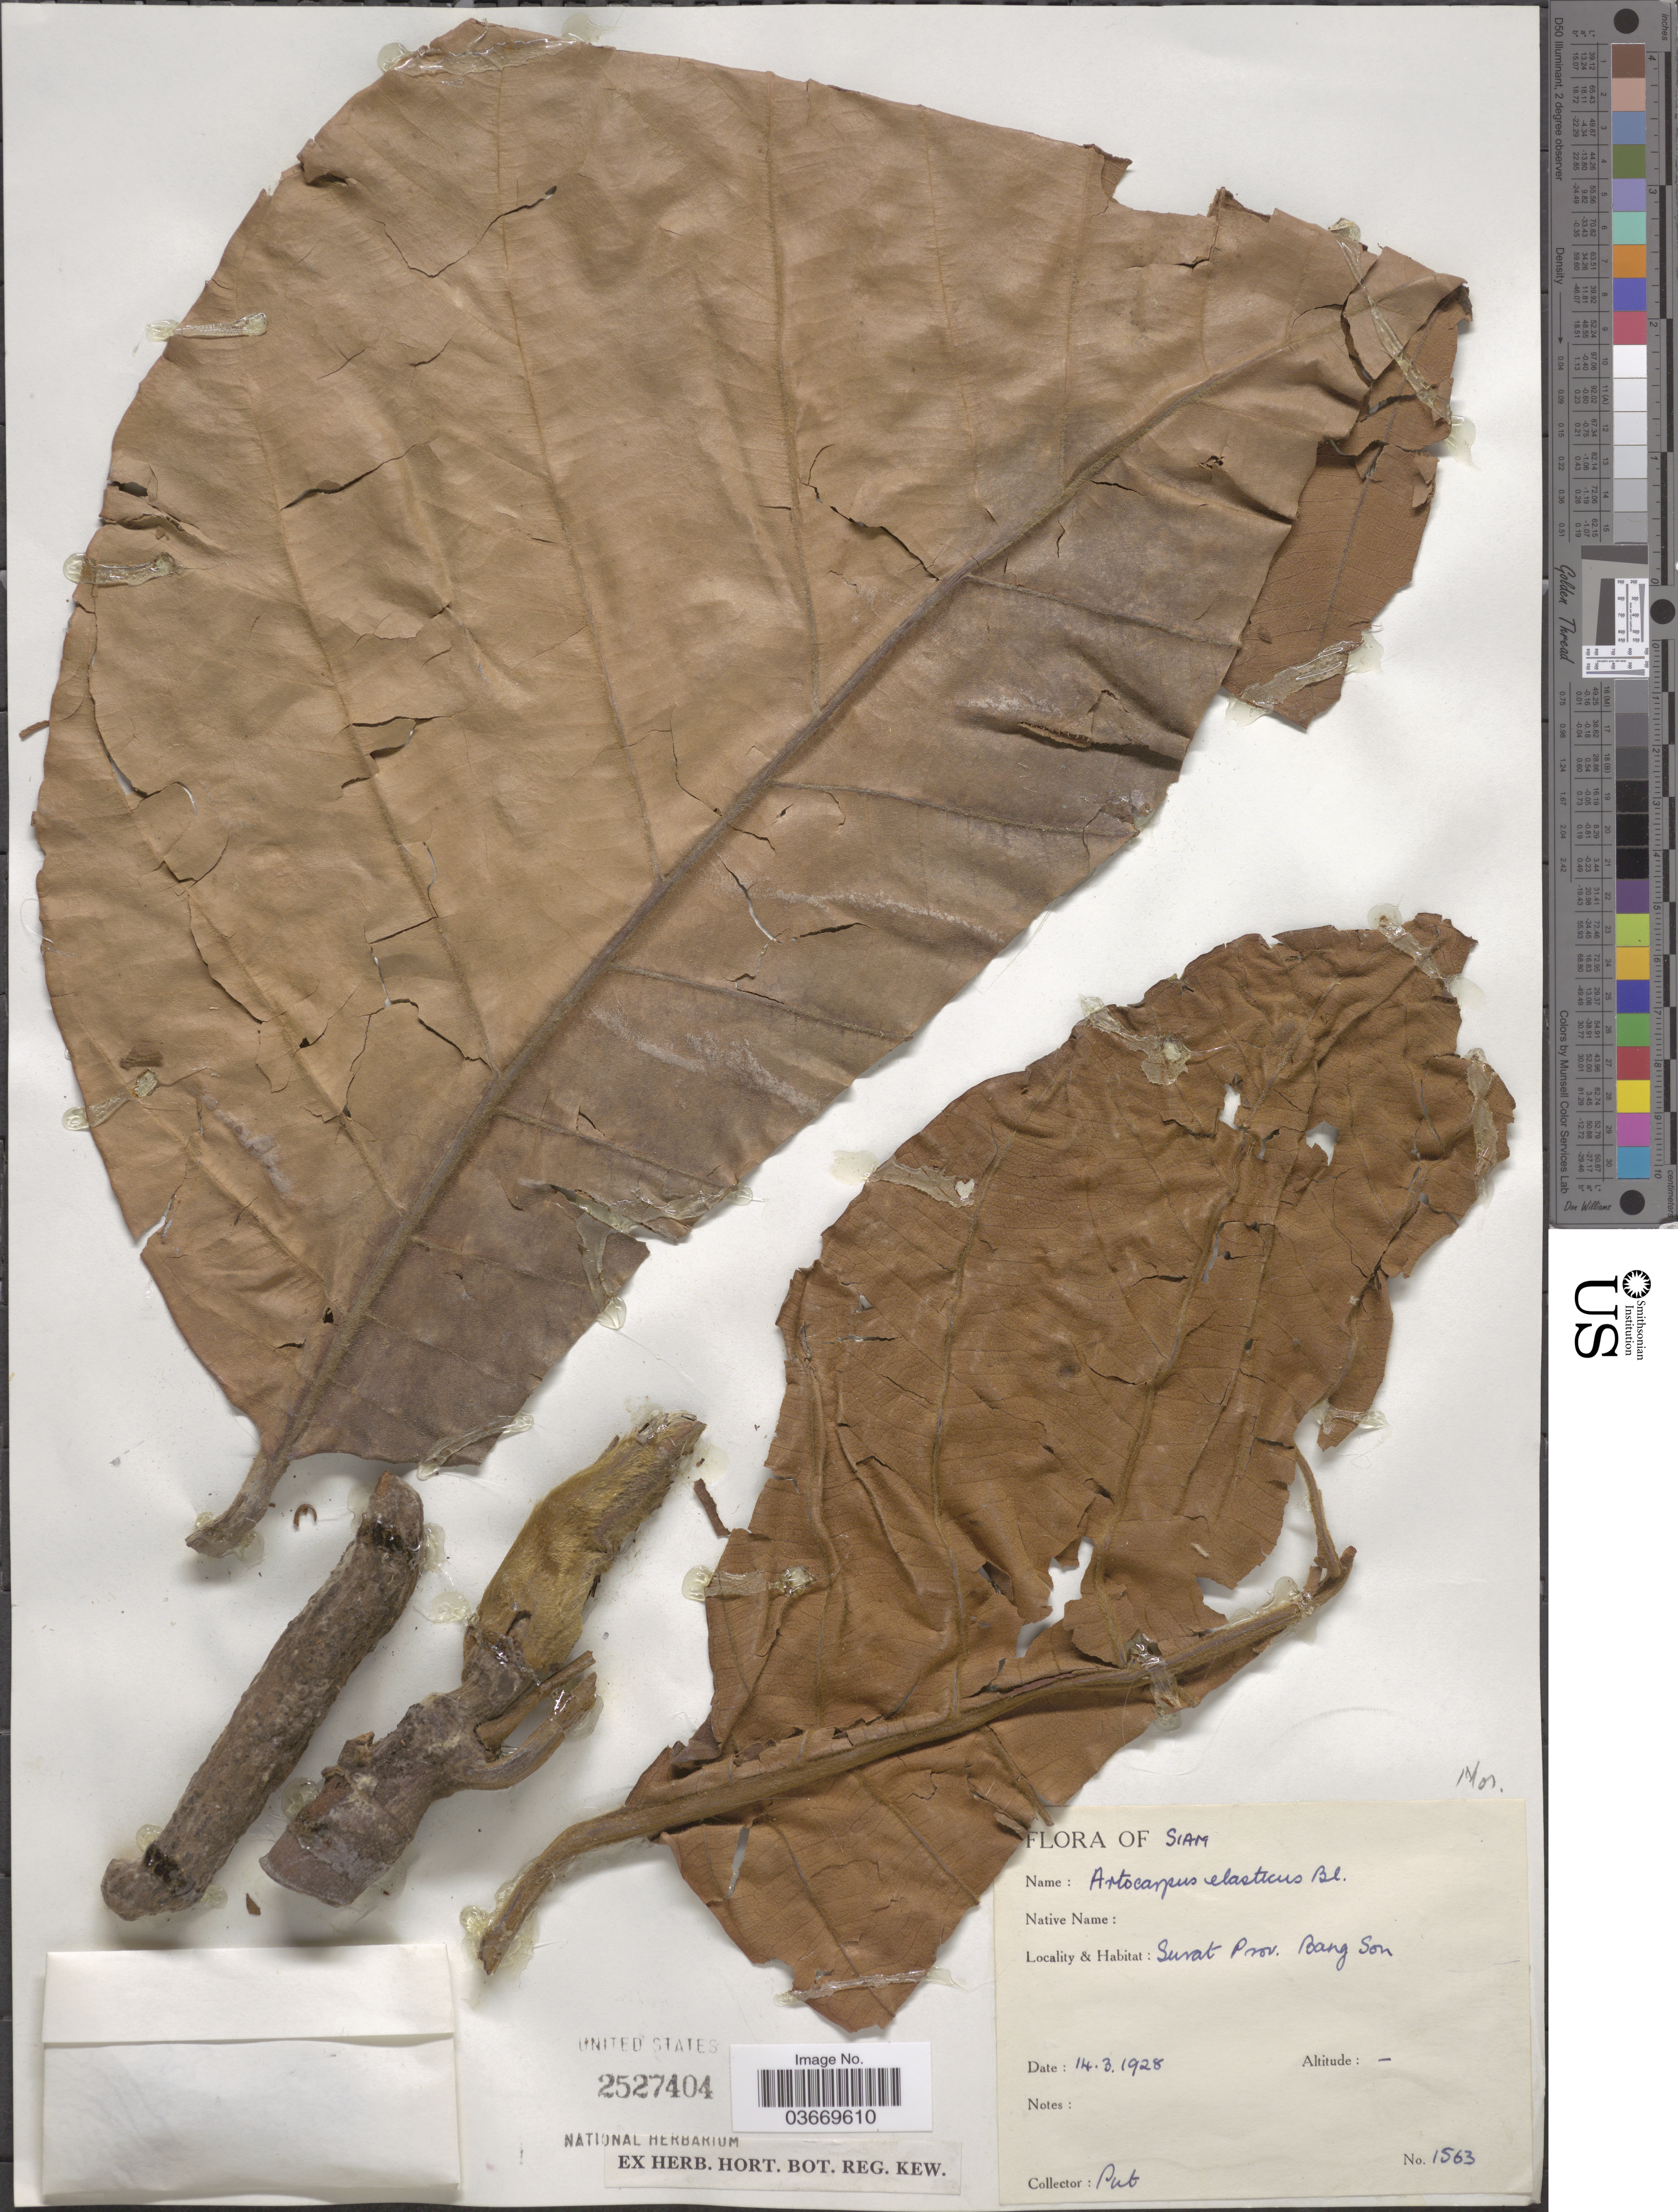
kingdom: Plantae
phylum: Tracheophyta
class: Magnoliopsida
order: Rosales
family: Moraceae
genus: Artocarpus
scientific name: Artocarpus elasticus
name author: Reinw. ex Blume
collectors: -. Put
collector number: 1563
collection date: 1928-03-14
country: Thailand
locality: Siam. Surat Prov. Bang Son.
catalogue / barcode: US 2527404